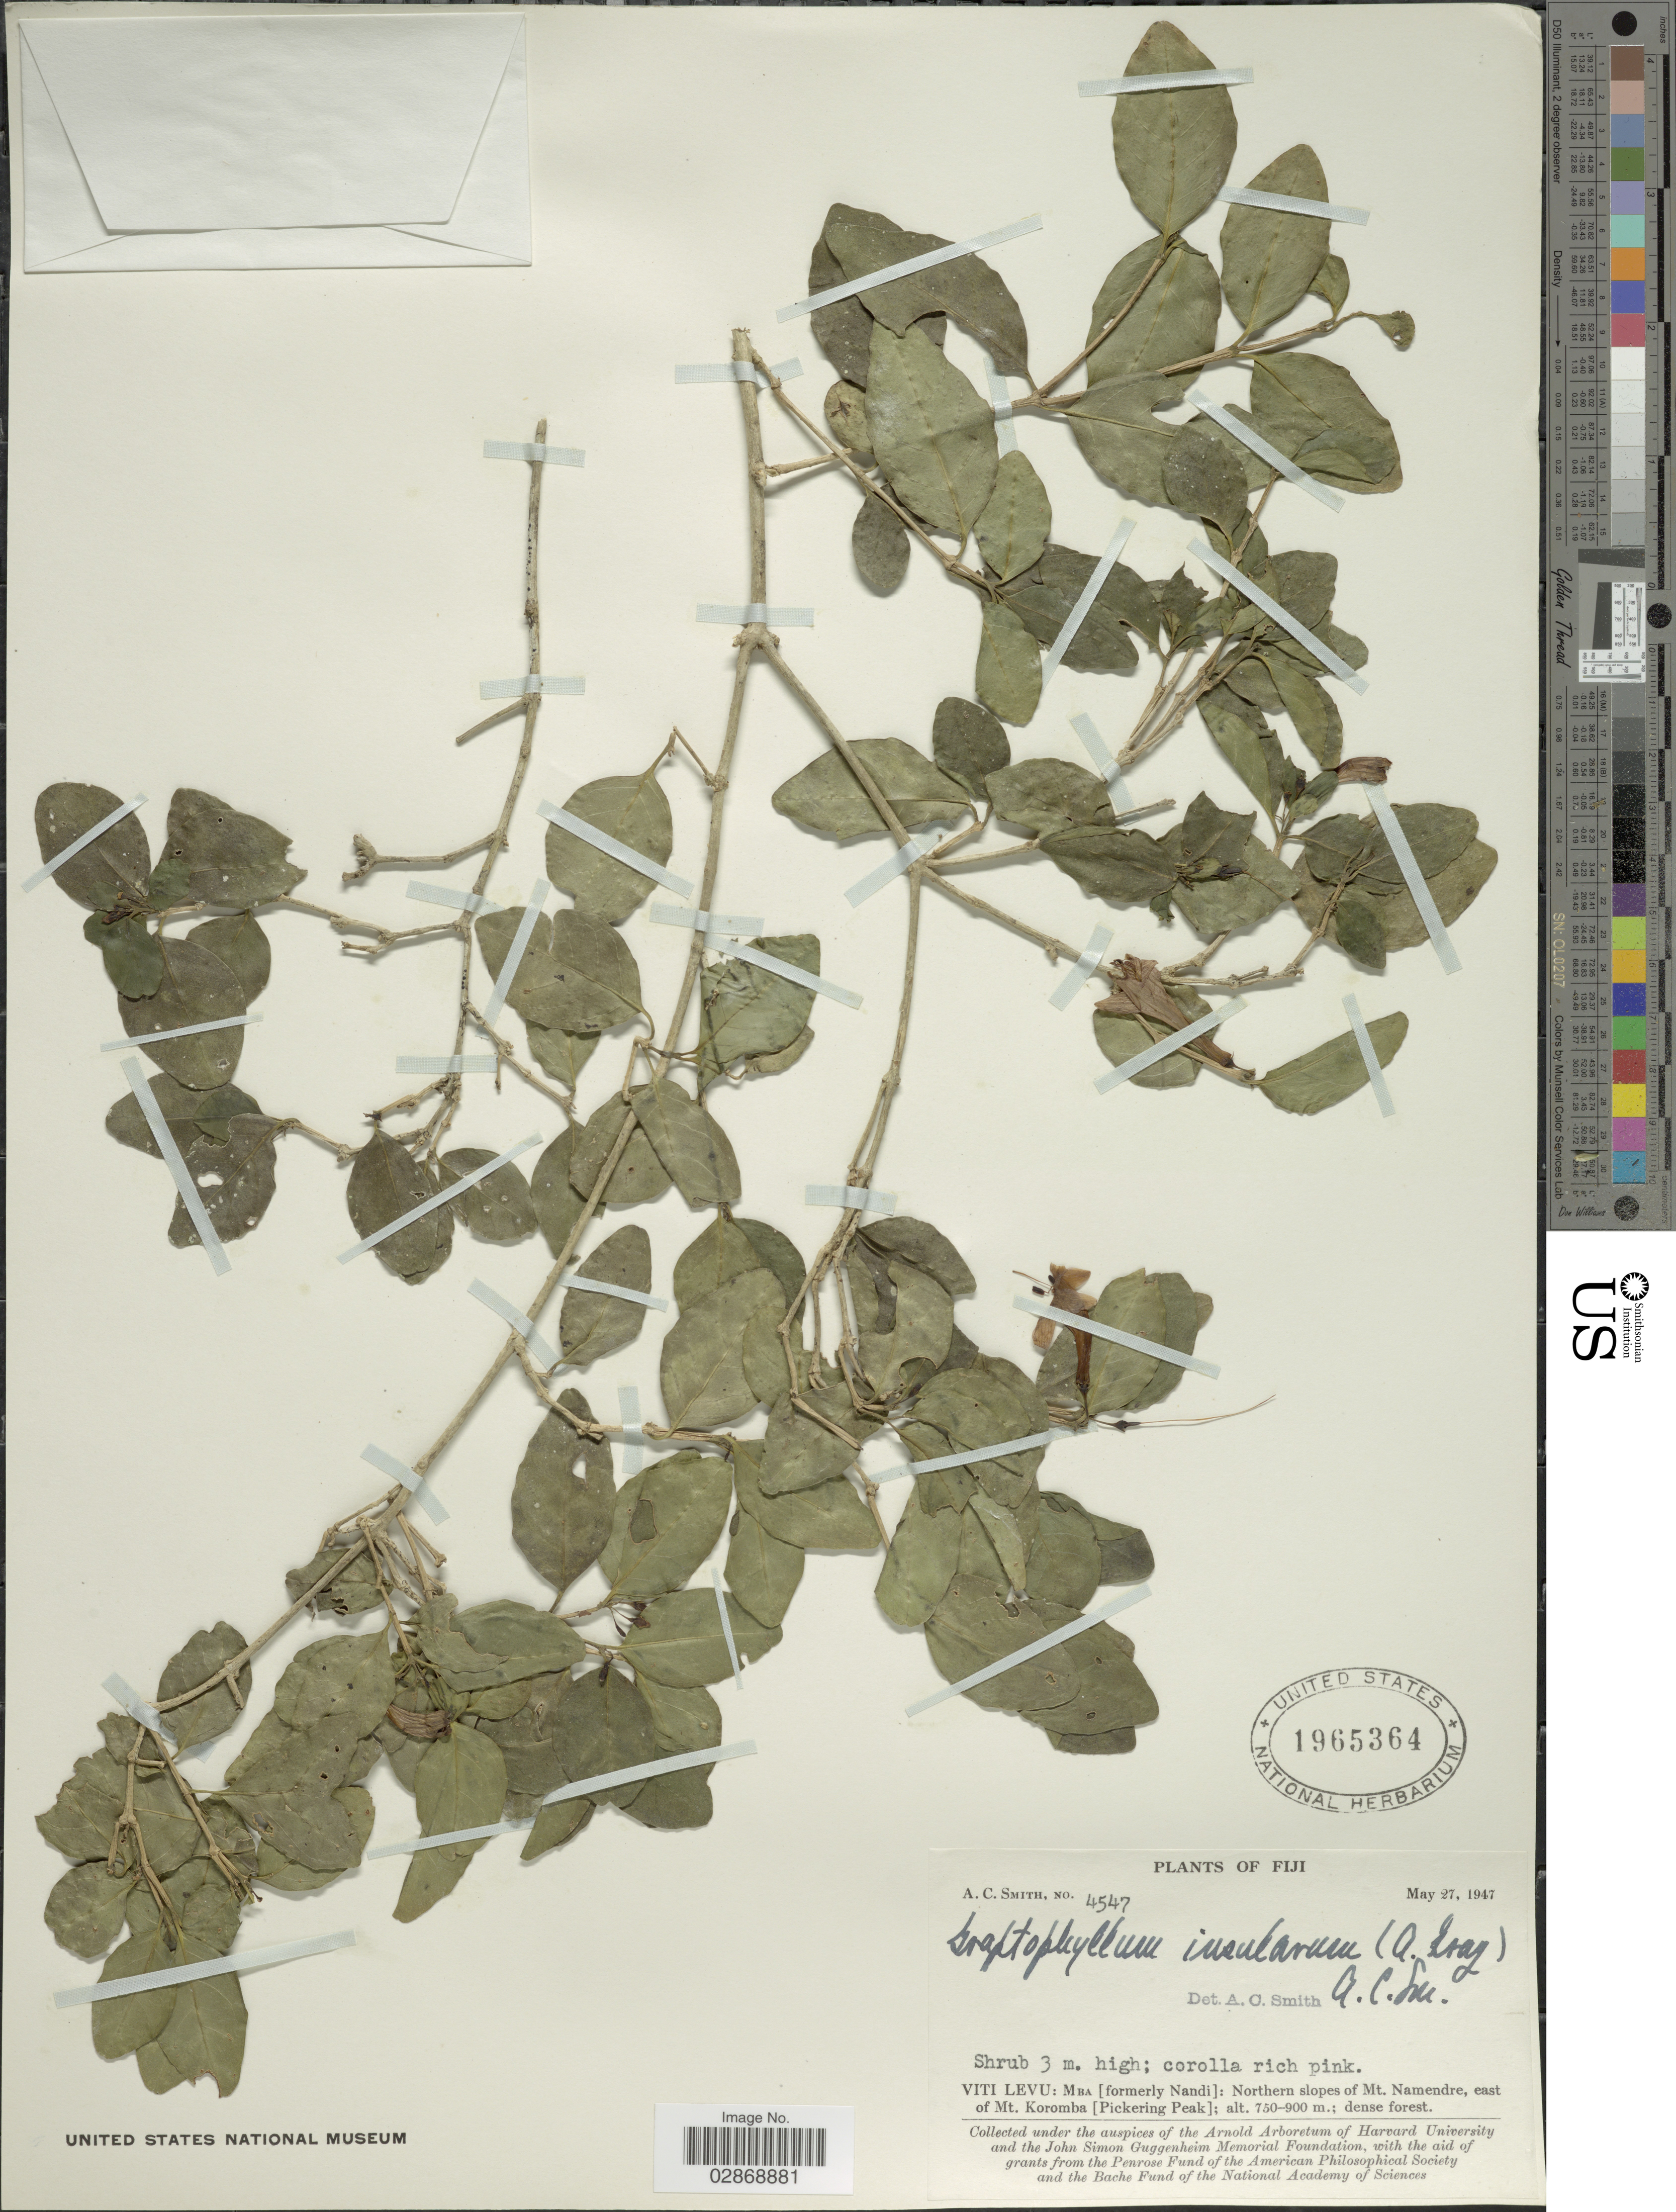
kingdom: Plantae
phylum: Tracheophyta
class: Magnoliopsida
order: Lamiales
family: Acanthaceae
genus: Graptophyllum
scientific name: Graptophyllum insularum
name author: (A. Gray) A.C. Sm.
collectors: A. C. Smith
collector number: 4547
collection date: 1947-05-27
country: Fiji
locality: Viti Levu: Mba [formerly Nandi]: Northern slopes of Mt. Namendre, east of Mt. Koromba [Pickering Peak].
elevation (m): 750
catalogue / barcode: US 1965364